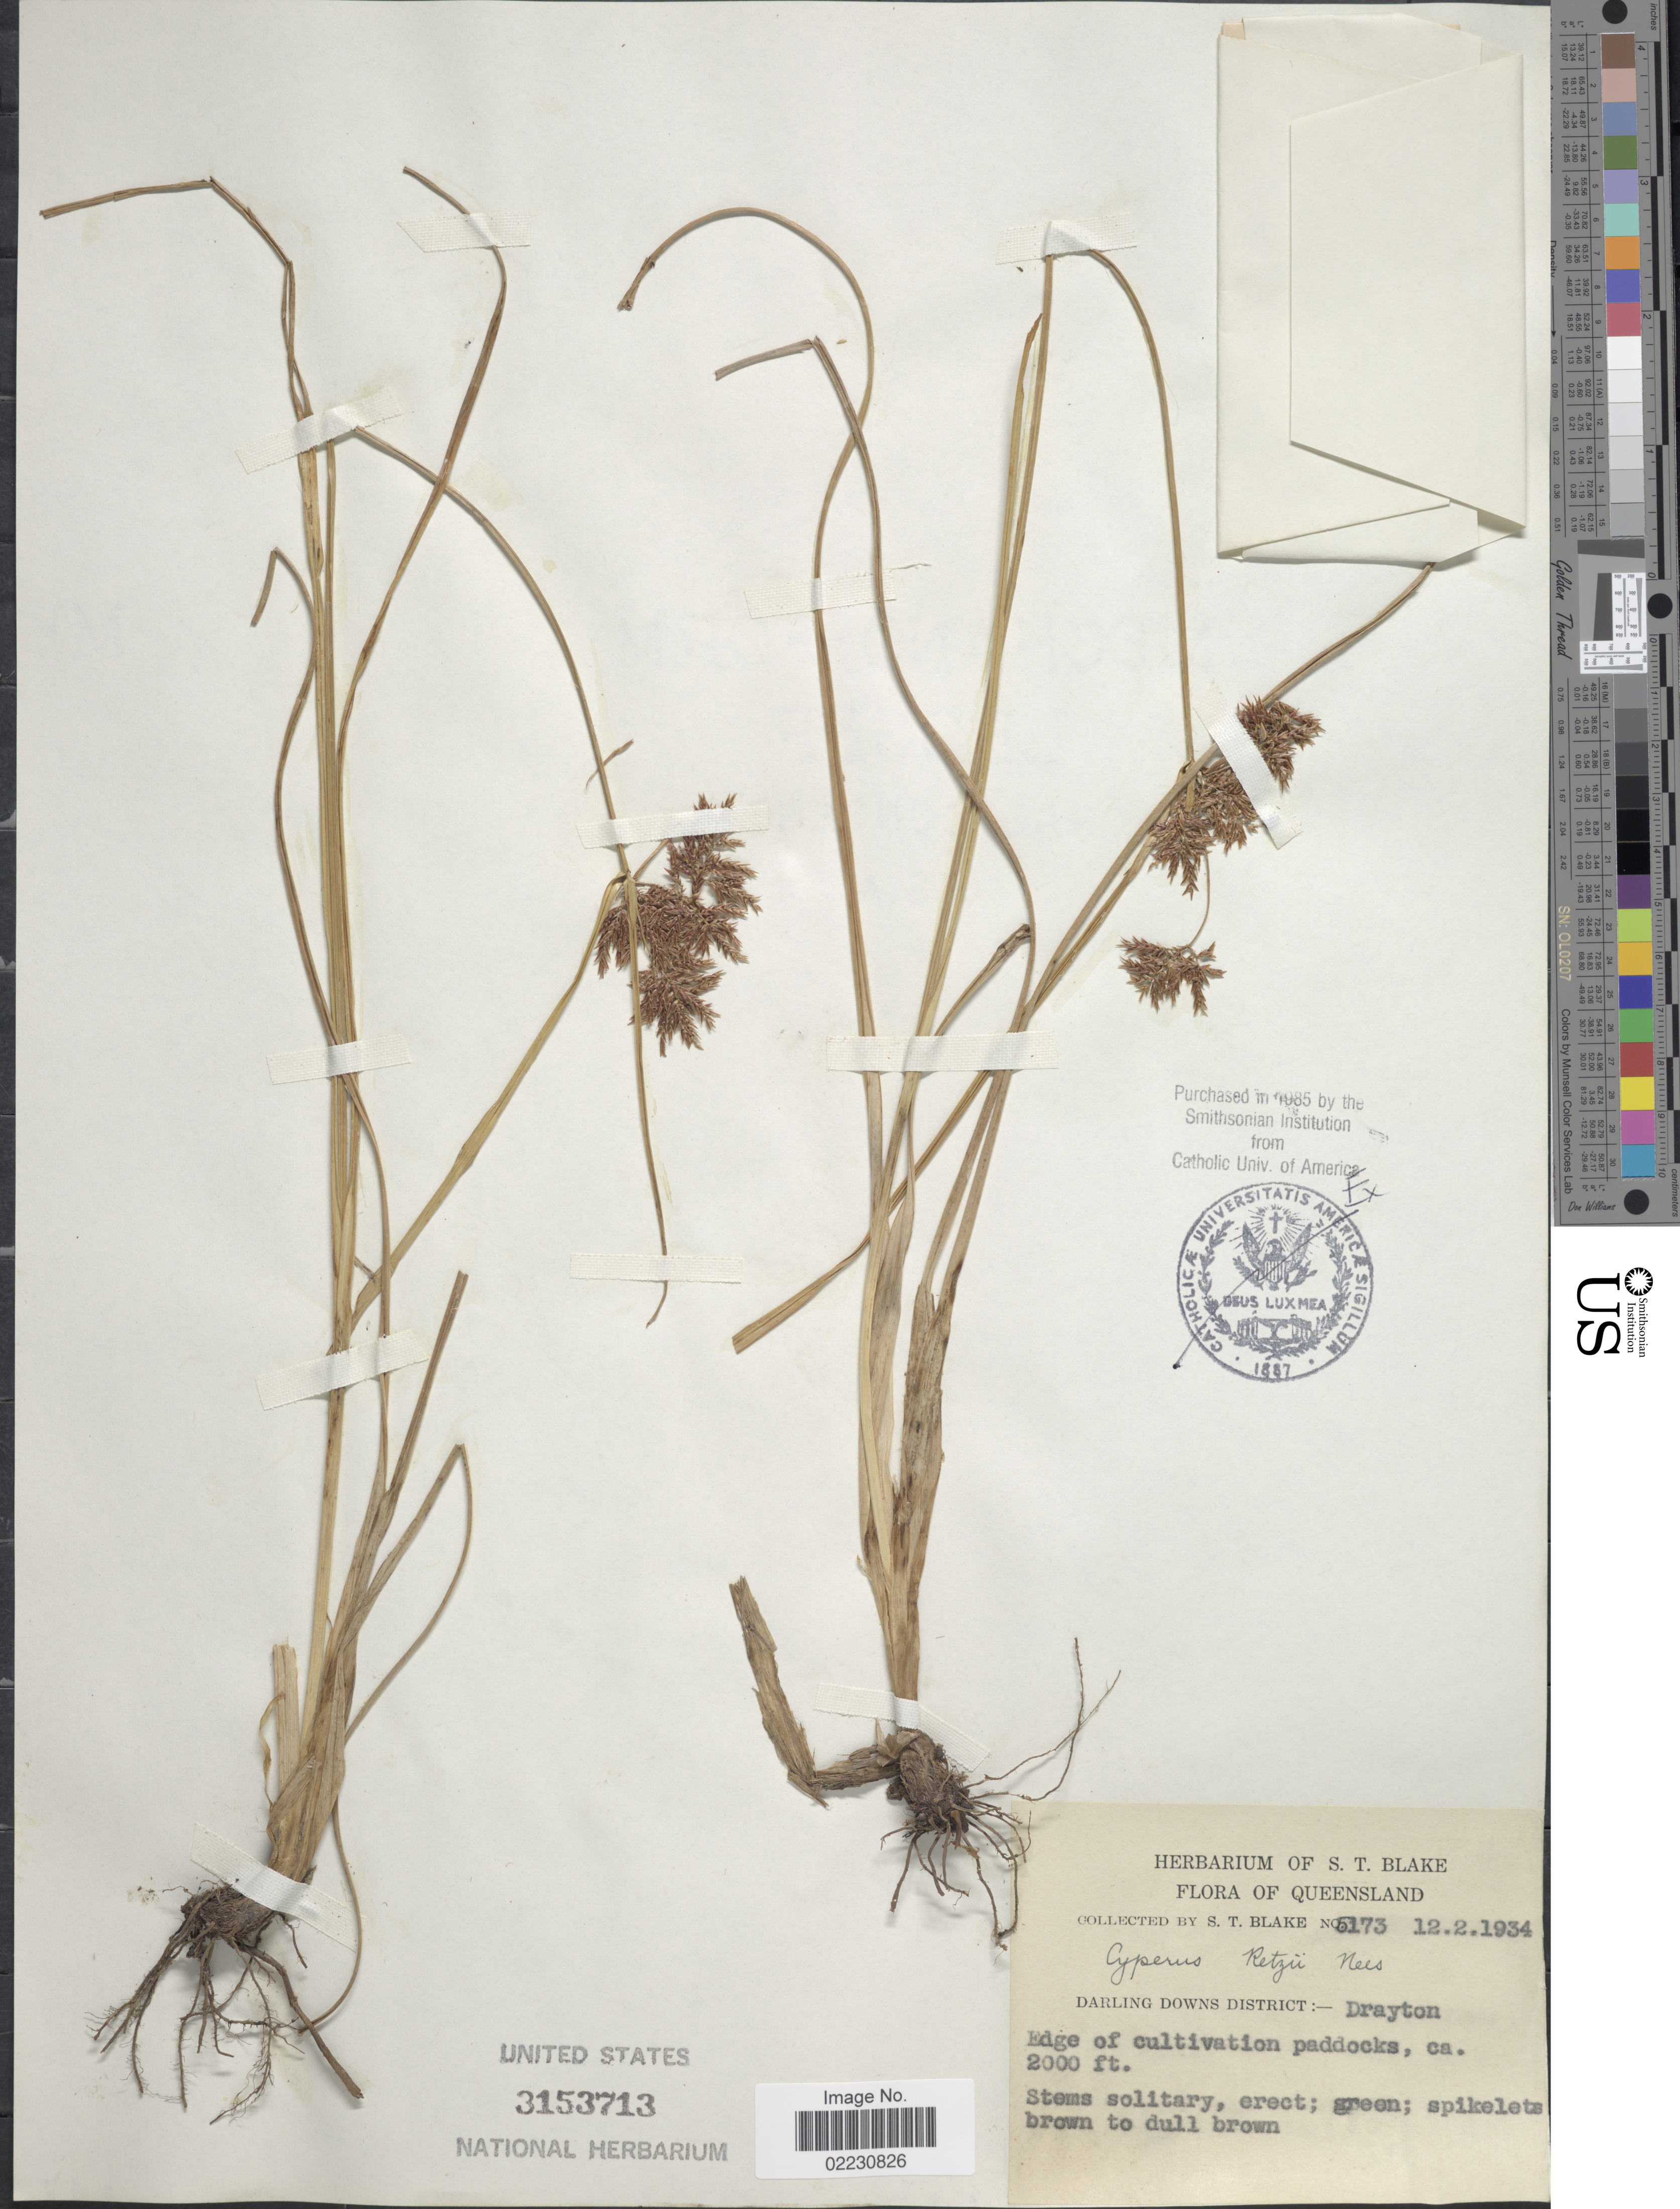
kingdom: Plantae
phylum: Tracheophyta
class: Liliopsida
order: Poales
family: Cyperaceae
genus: Cyperus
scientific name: Cyperus bifax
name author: C.B. Clarke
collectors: S. T. Blake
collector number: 5173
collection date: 1934-02-12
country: Australia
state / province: Queensland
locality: Darling Downs District, Drayton, edge of cultivation paddocks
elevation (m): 610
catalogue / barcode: US 3153713